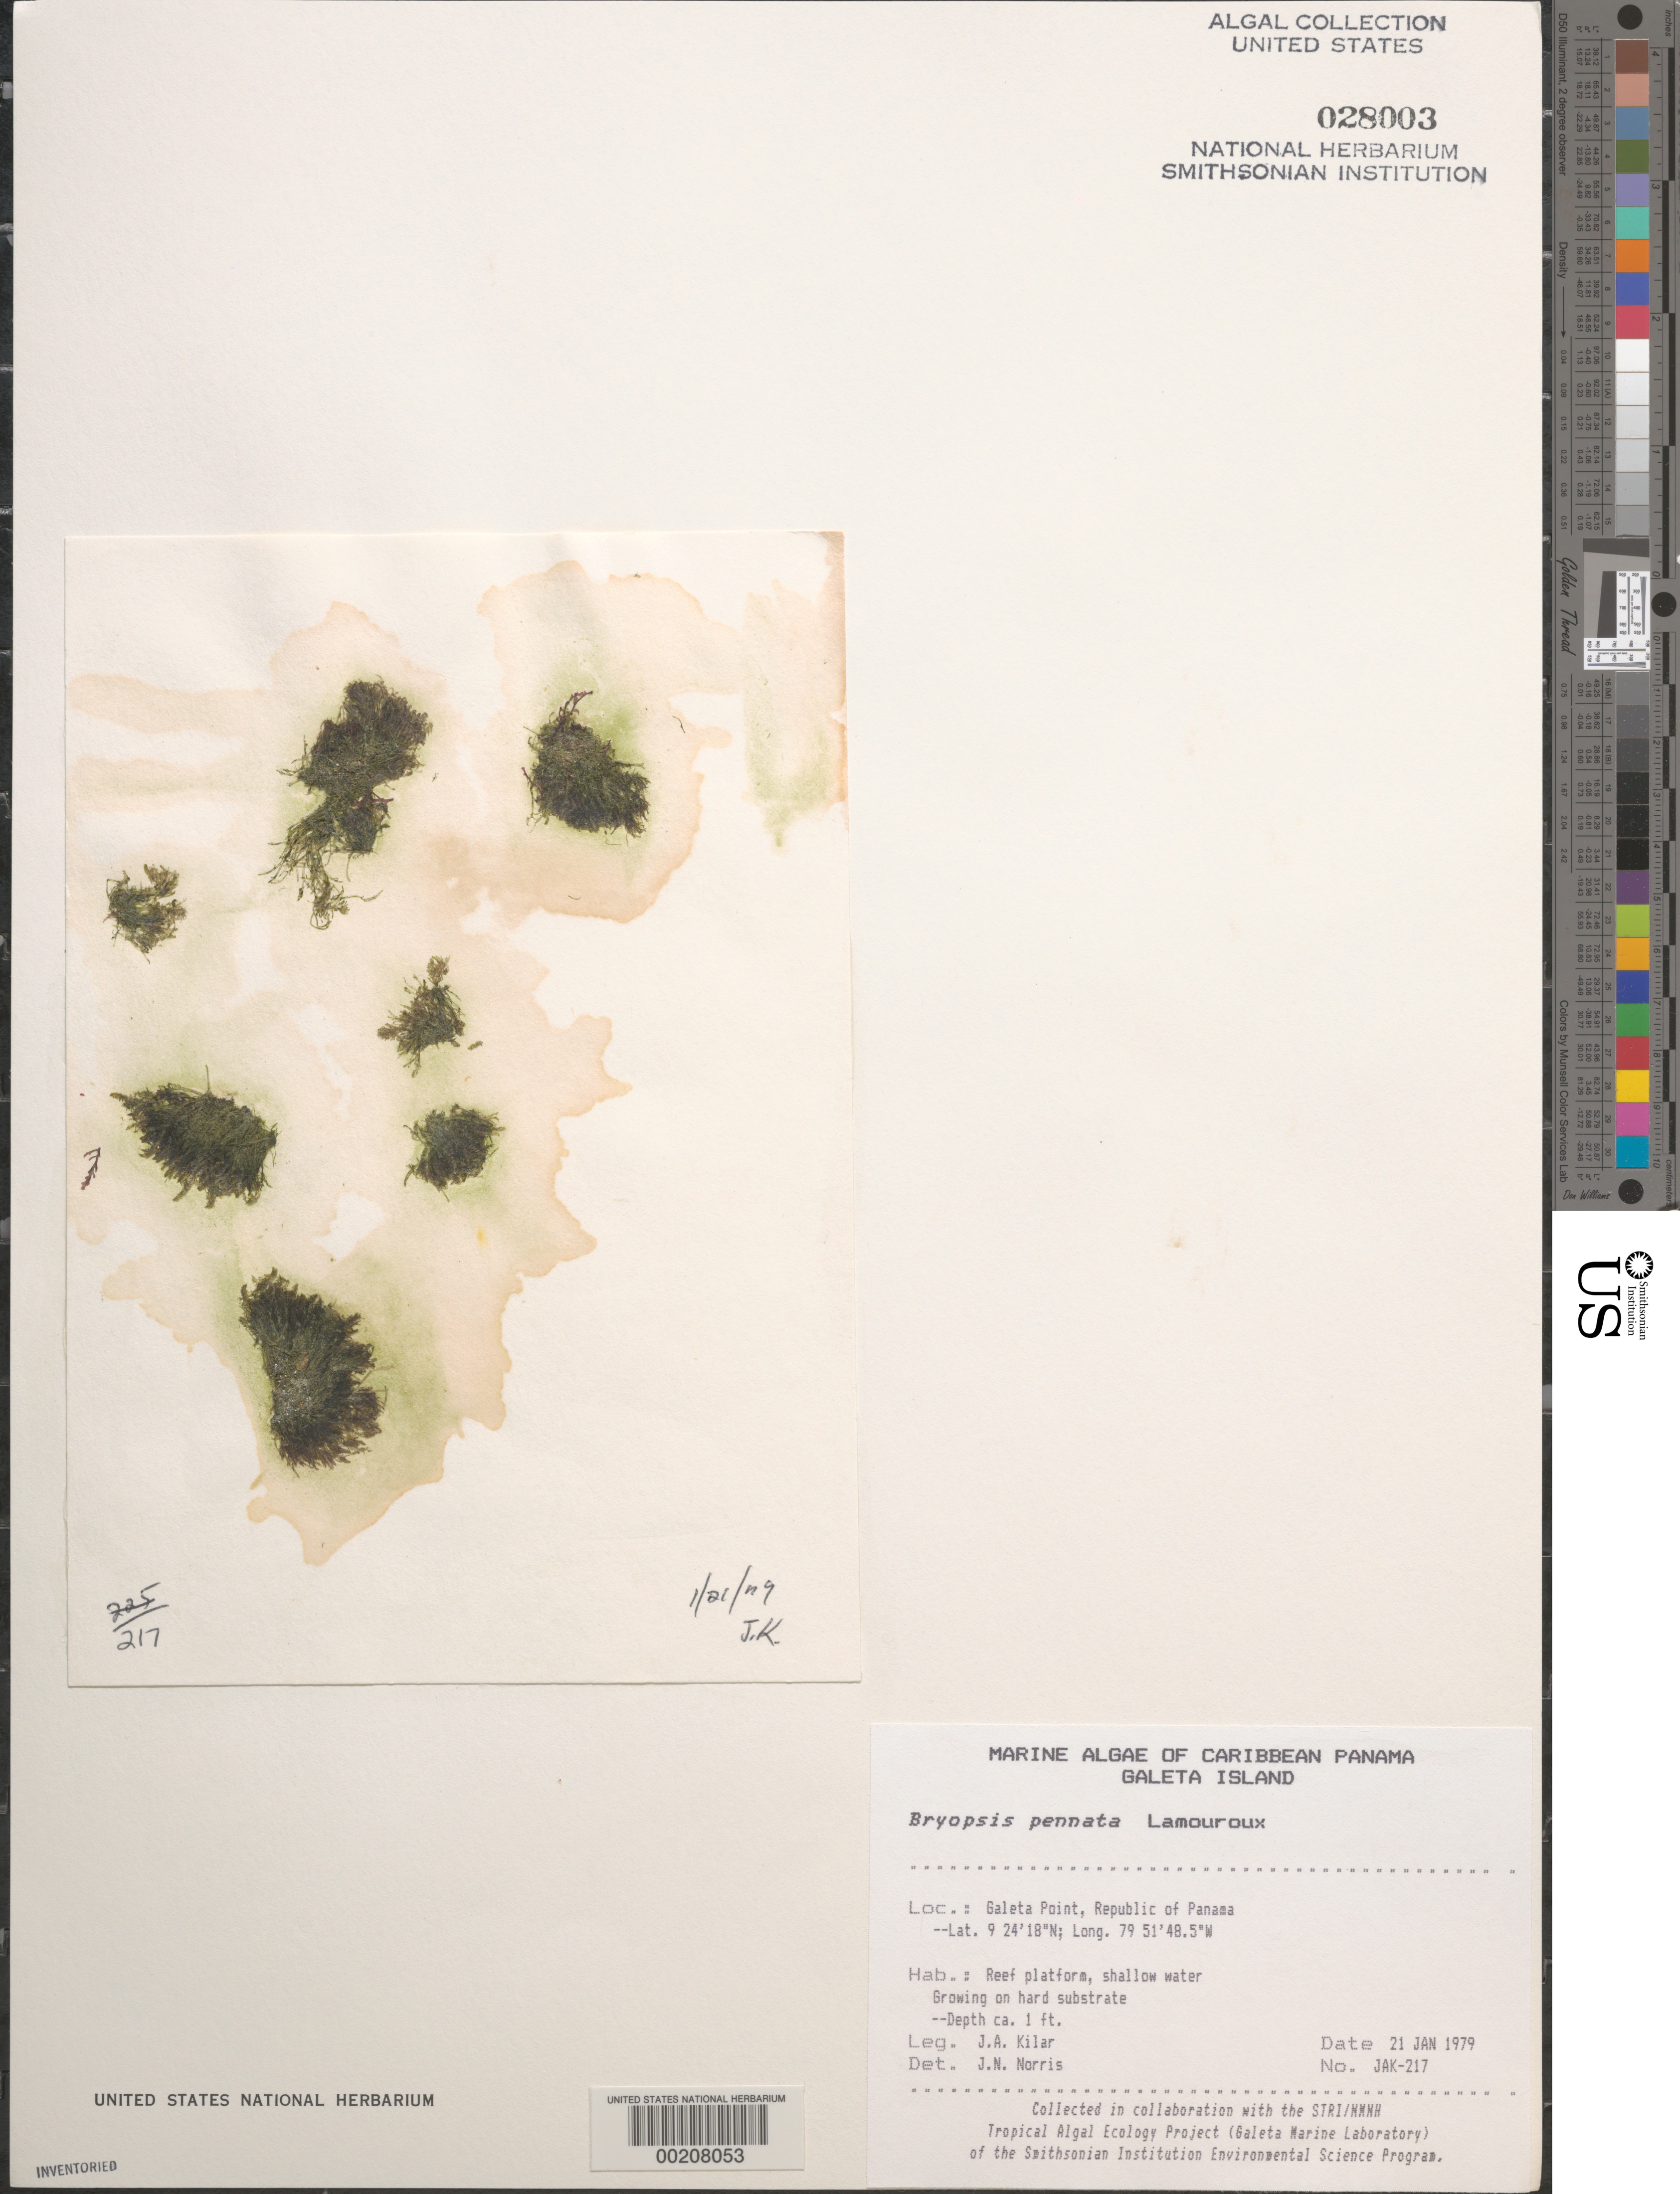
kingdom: Plantae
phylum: Chlorophyta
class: Ulvophyceae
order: Bryopsidales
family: Bryopsidaceae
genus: Bryopsis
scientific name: Bryopsis pennata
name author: J.V.Lamouroux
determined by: Norris, James N.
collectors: J. A. Kilar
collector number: JAK-217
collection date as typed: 21 Jan 1979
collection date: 1979-01-21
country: Panama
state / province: Colón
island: Galeta Island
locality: Galeta Point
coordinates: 9 24' 18" N, 79 51' 48.5" W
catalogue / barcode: US 28003